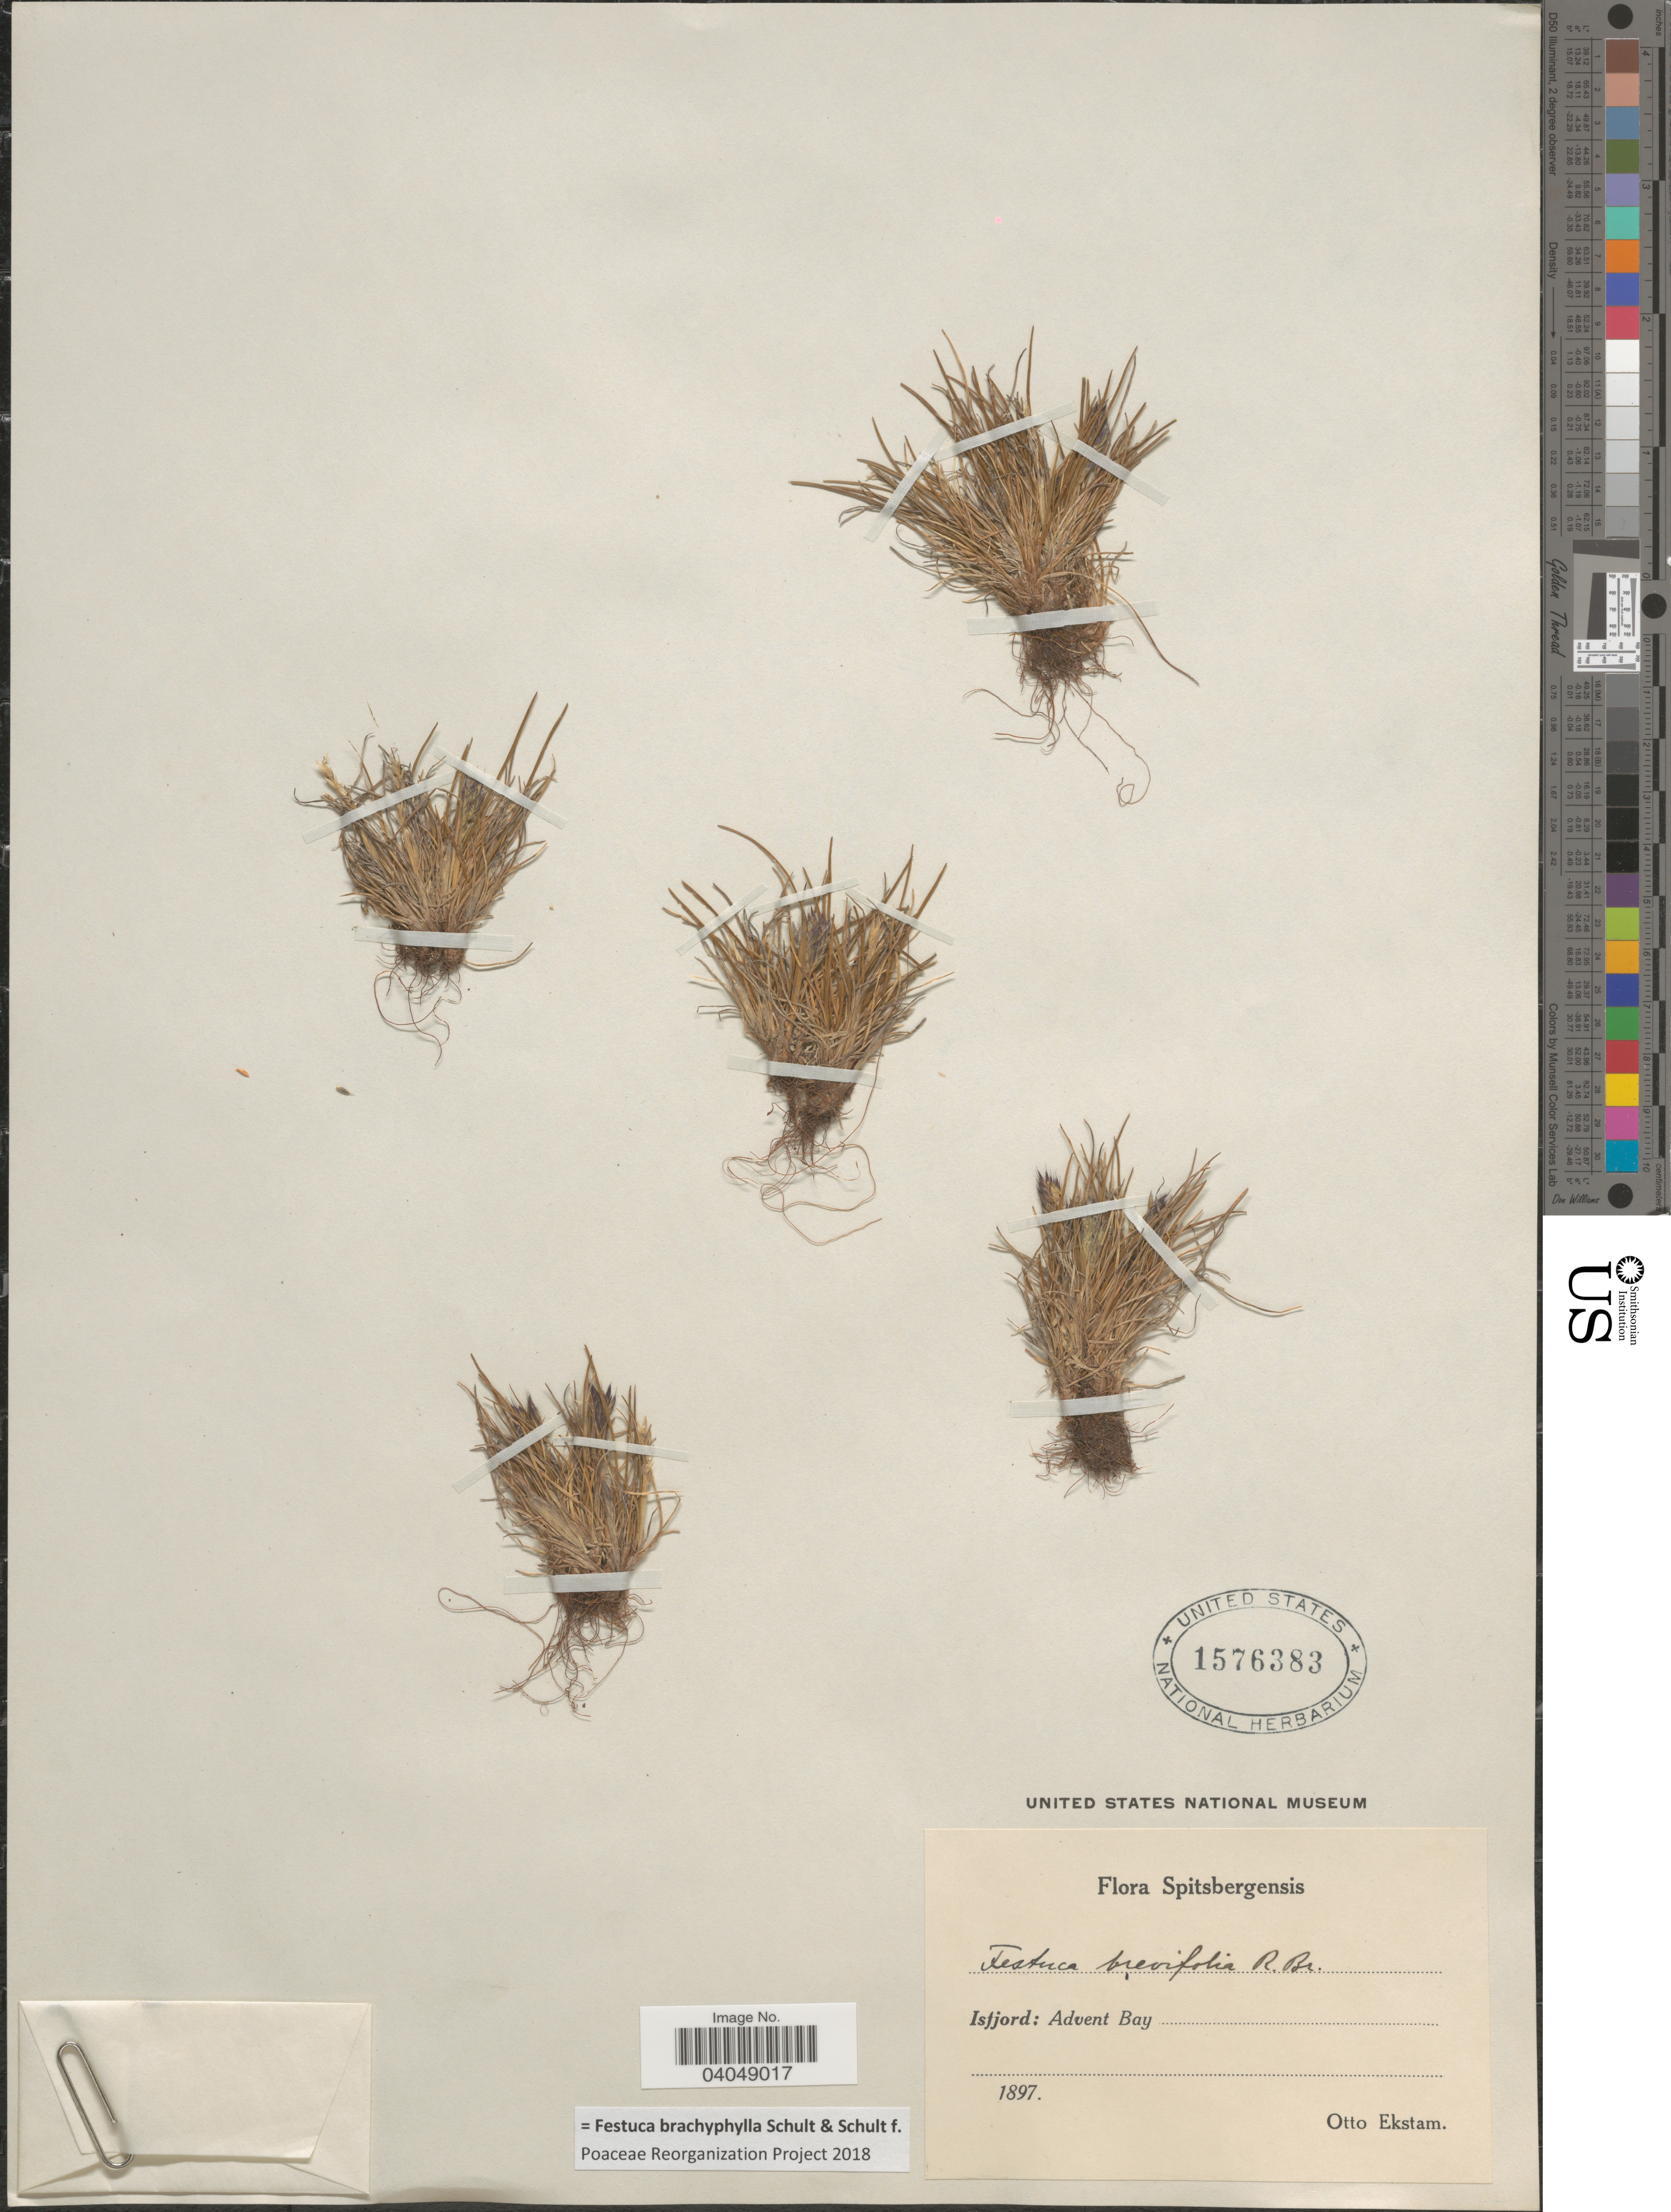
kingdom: Plantae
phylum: Tracheophyta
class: Liliopsida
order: Poales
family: Poaceae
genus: Festuca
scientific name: Festuca brachyphylla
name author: Schult. & Schult. f.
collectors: O. Ekstam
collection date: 1897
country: Norway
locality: Spitsbergensis. Istfjord: Advent Bay.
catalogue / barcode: US 1576383